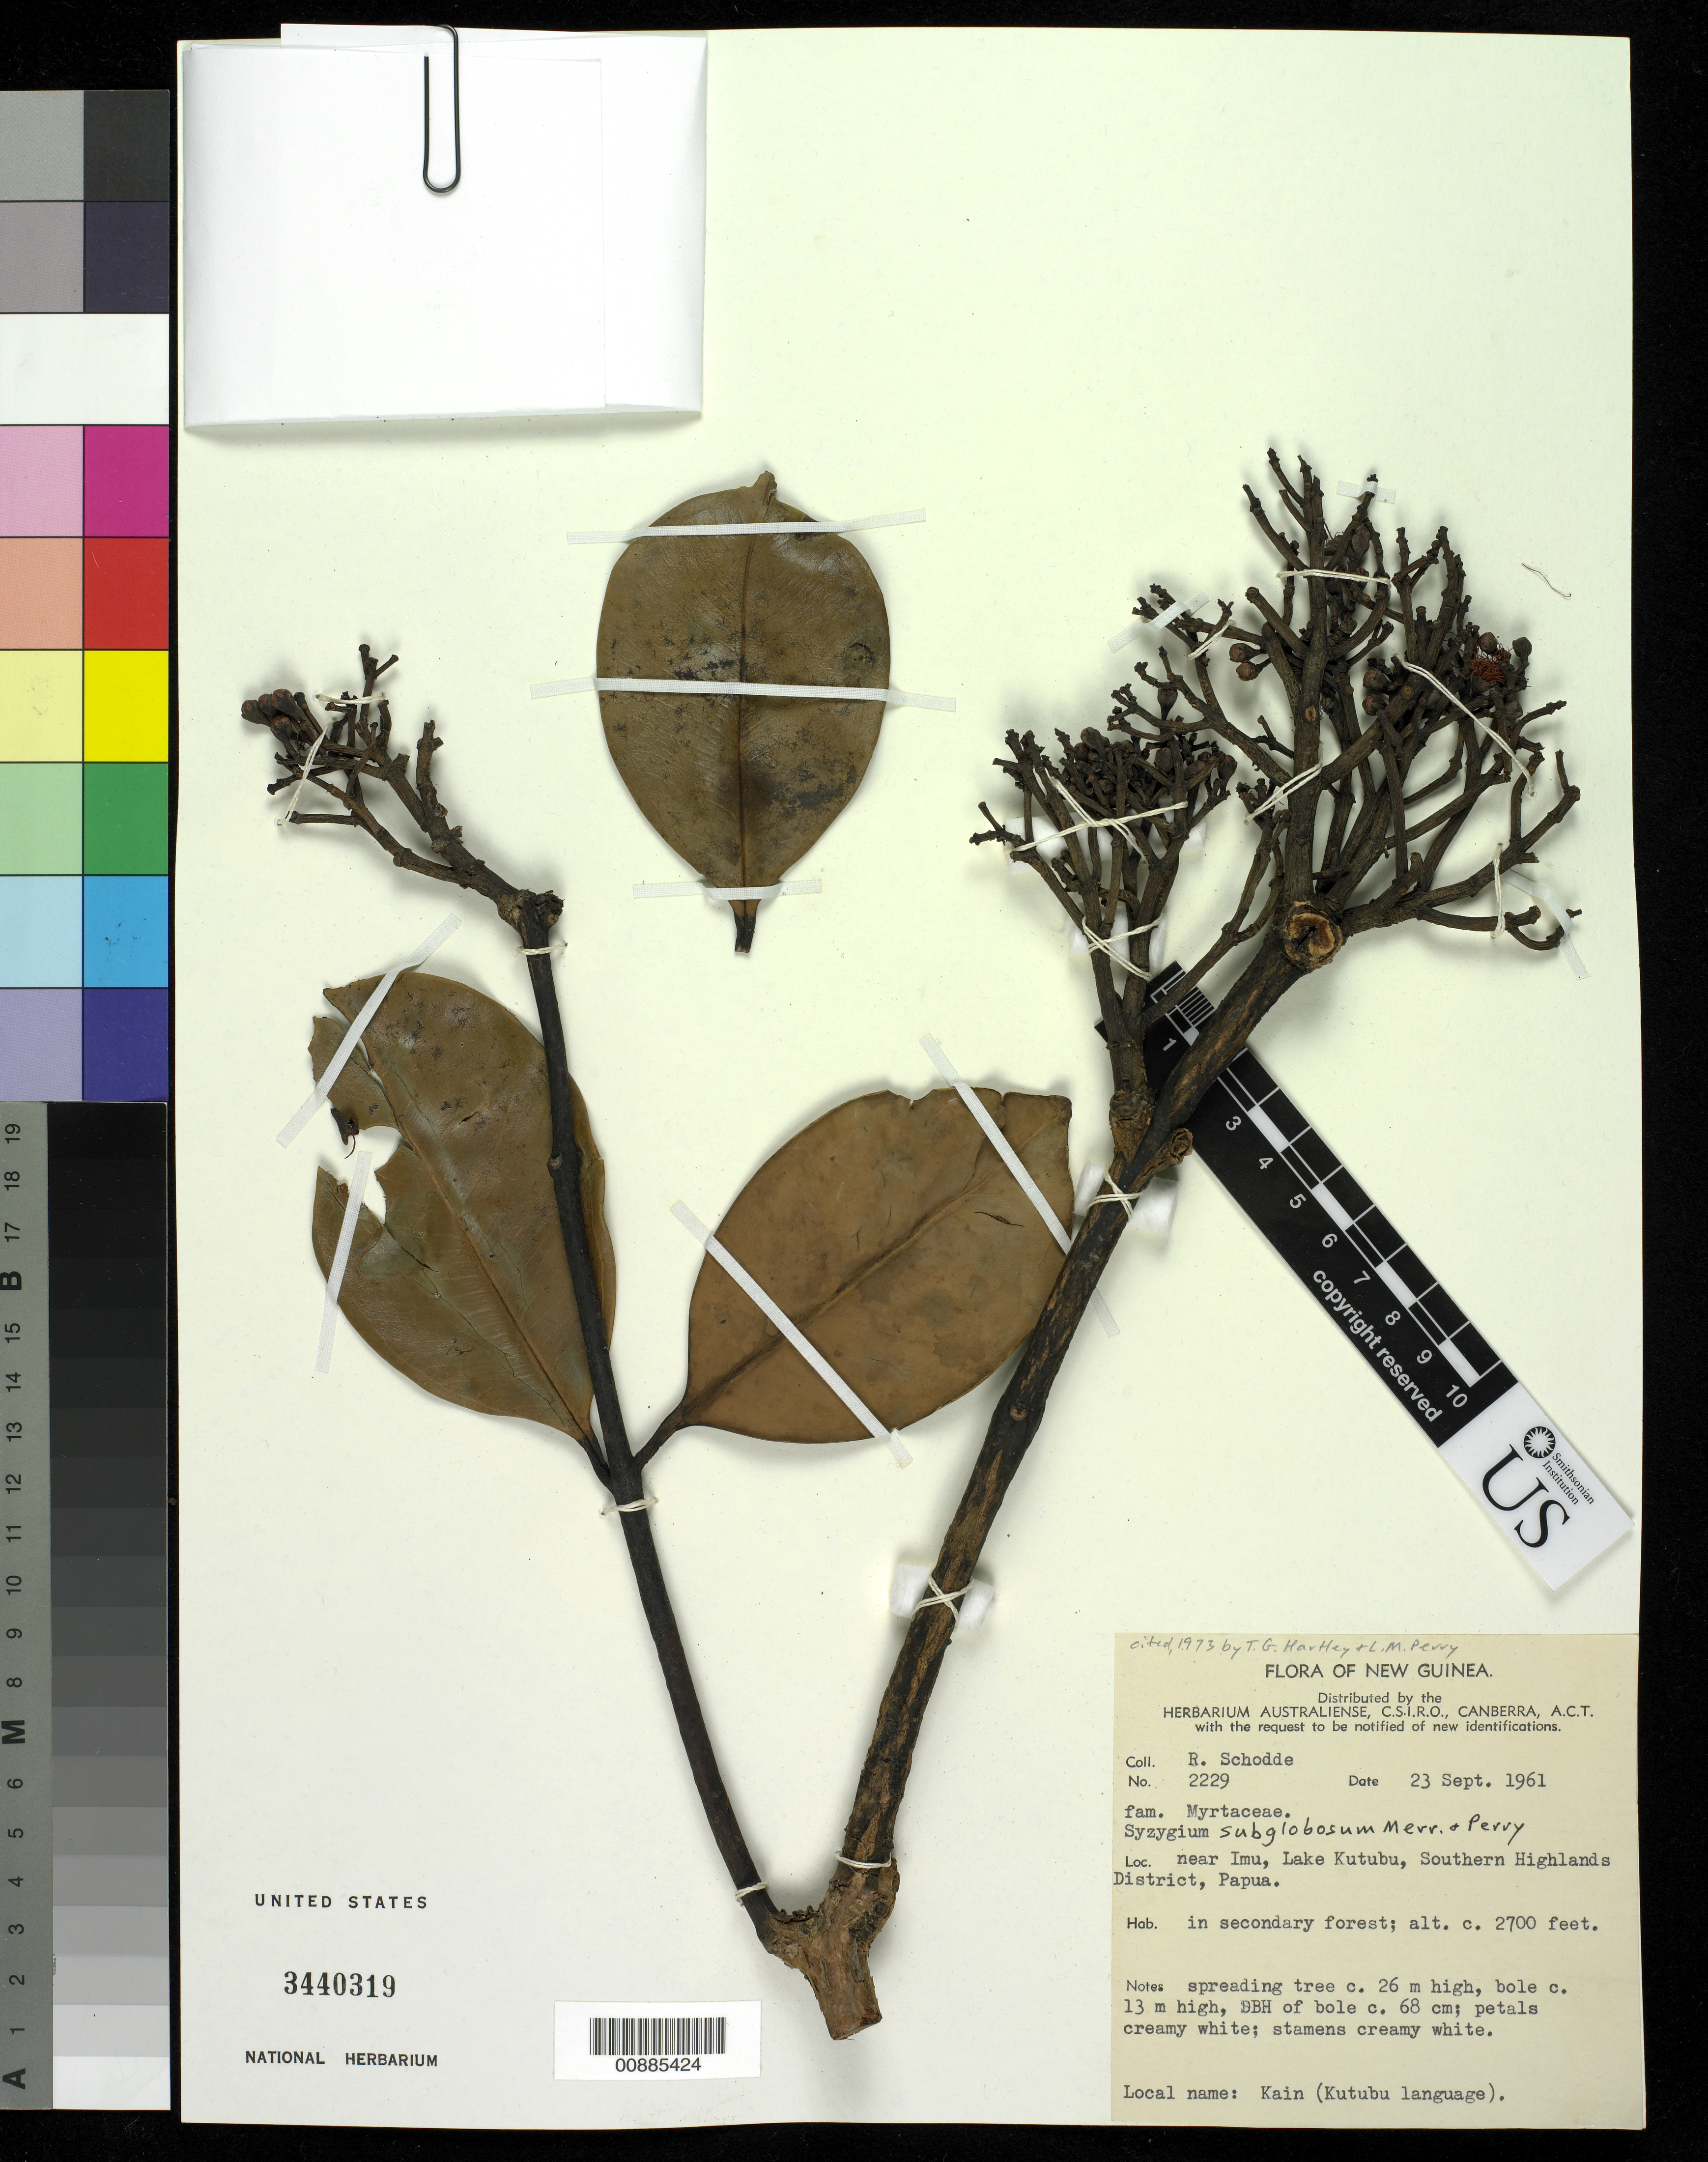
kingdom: Plantae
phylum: Tracheophyta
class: Magnoliopsida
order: Myrtales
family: Myrtaceae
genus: Syzygium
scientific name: Syzygium subglobosum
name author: Merr. & L.M. Perry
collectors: R. Schodde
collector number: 2229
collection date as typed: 23 Sep 1961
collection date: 1961-09-23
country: Papua New Guinea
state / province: Southern Highlands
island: New Guinea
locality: near Imu, Lake Kutubu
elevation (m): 823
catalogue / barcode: US 3440319